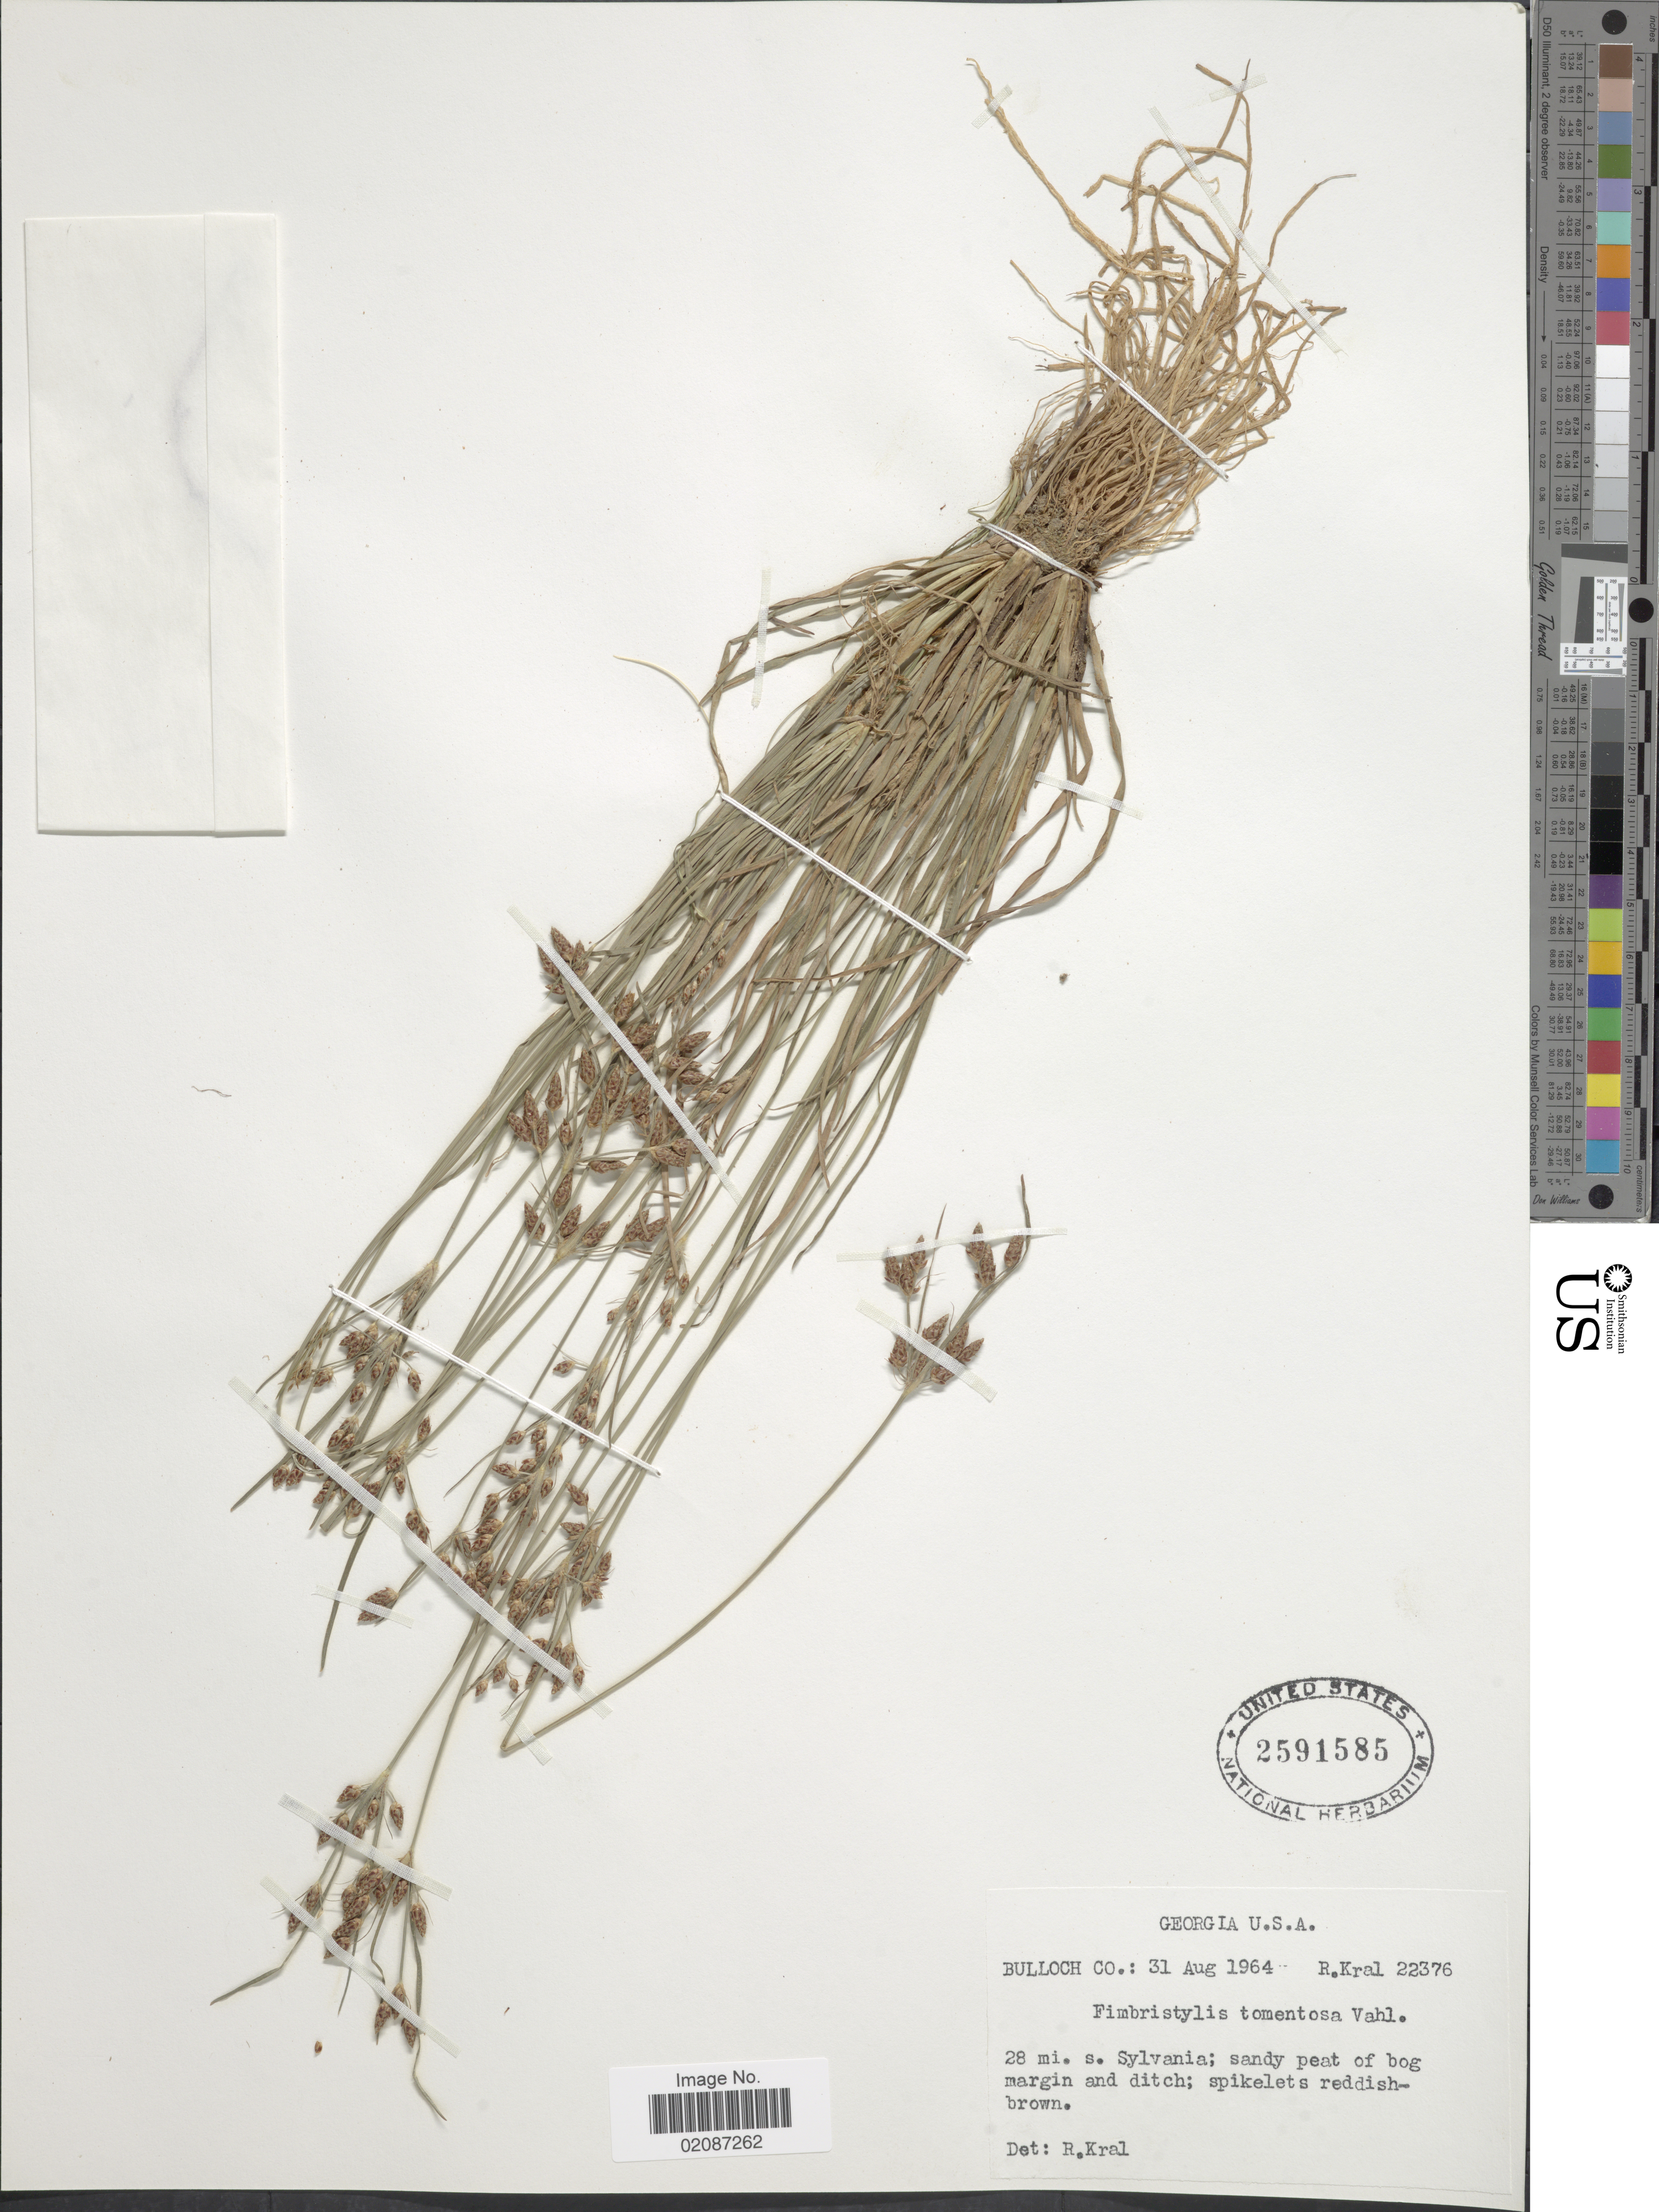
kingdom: Plantae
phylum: Tracheophyta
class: Liliopsida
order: Poales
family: Cyperaceae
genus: Fimbristylis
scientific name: Fimbristylis tomentosa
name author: Vahl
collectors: R. Kral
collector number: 22376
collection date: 1964-08-31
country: United States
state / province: Georgia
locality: Bulloch Co.: 28 mi. s. Sylvania; sandy peat of bog margin and ditch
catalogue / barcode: US 2591585